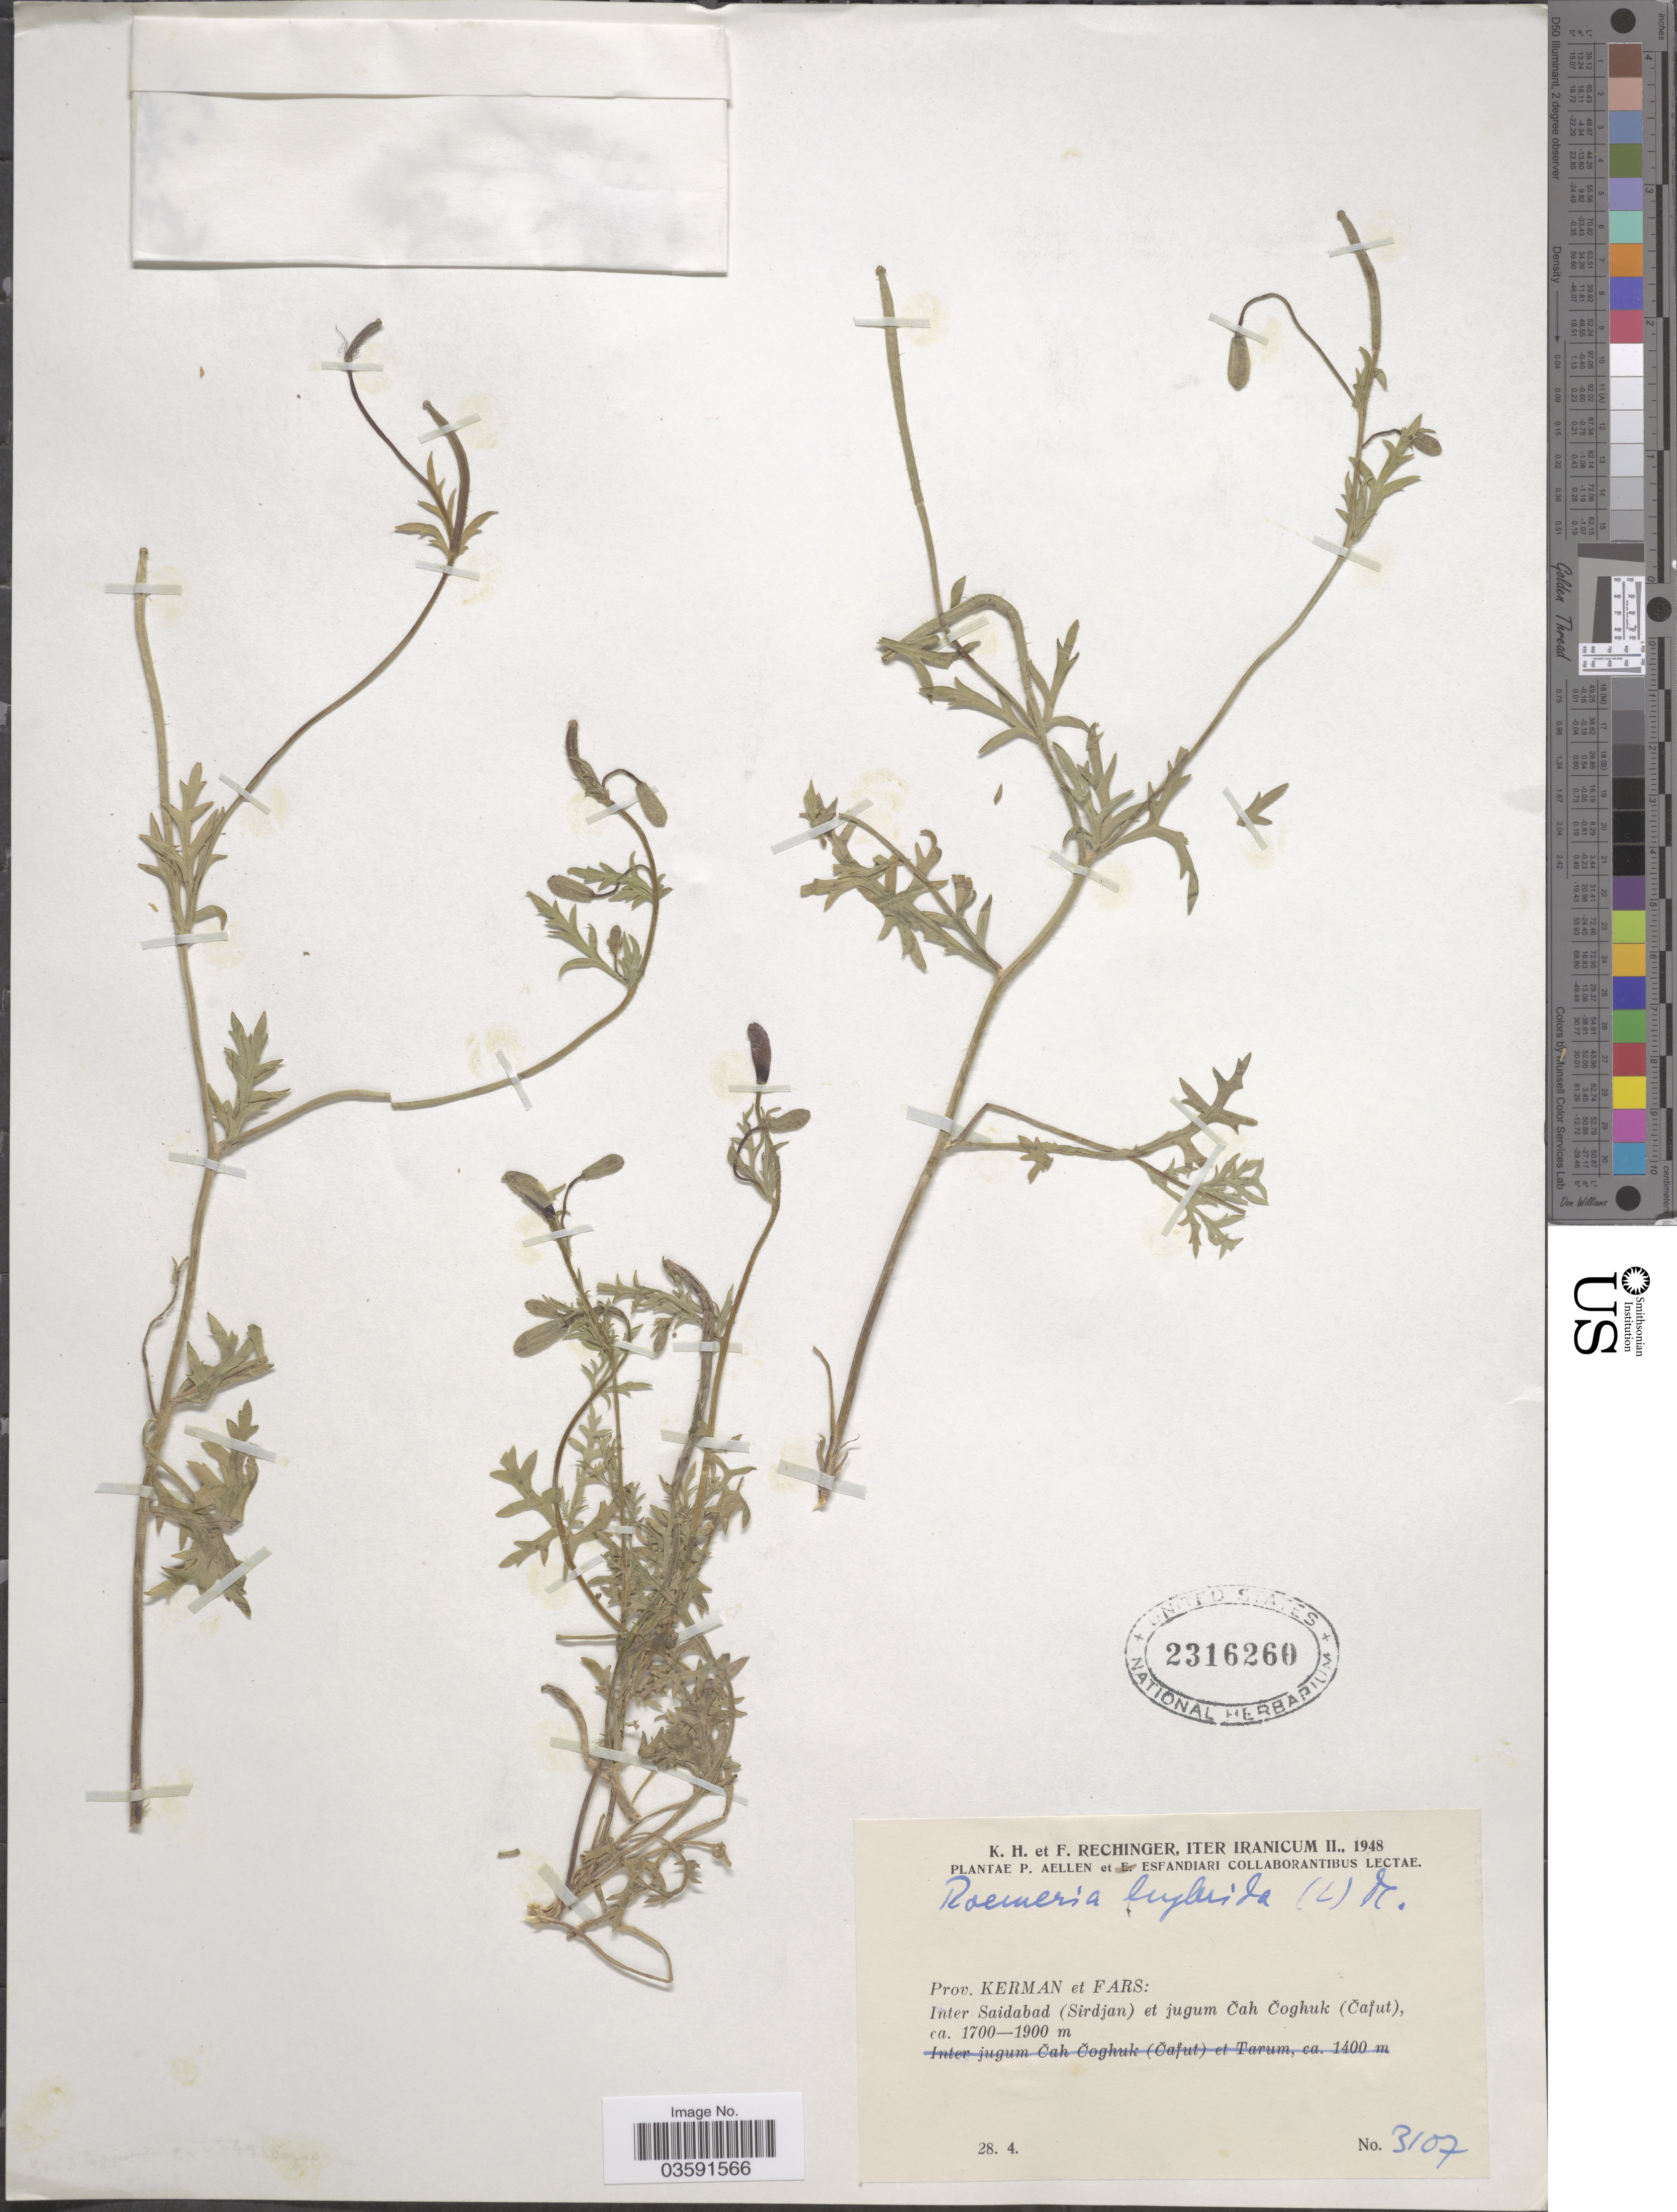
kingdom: Plantae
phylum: Tracheophyta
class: Magnoliopsida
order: Ranunculales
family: Papaveraceae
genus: Papaver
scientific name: Papaver dodecandrum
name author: (Forssk.) Medik.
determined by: Strong, M. T., (US), Smithsonian Institution - National Museum of Natural History (UNITED STATES)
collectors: K. H. Rechinger & F. Rechinger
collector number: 3107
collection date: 1948-04-28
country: Iran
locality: Iter Iranicum. Prov. Kerman et Fars: Inter Saidabad (Sirdjan) et jugum Čah Čoghuk (Čafut).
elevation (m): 1700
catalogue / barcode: US 2316260